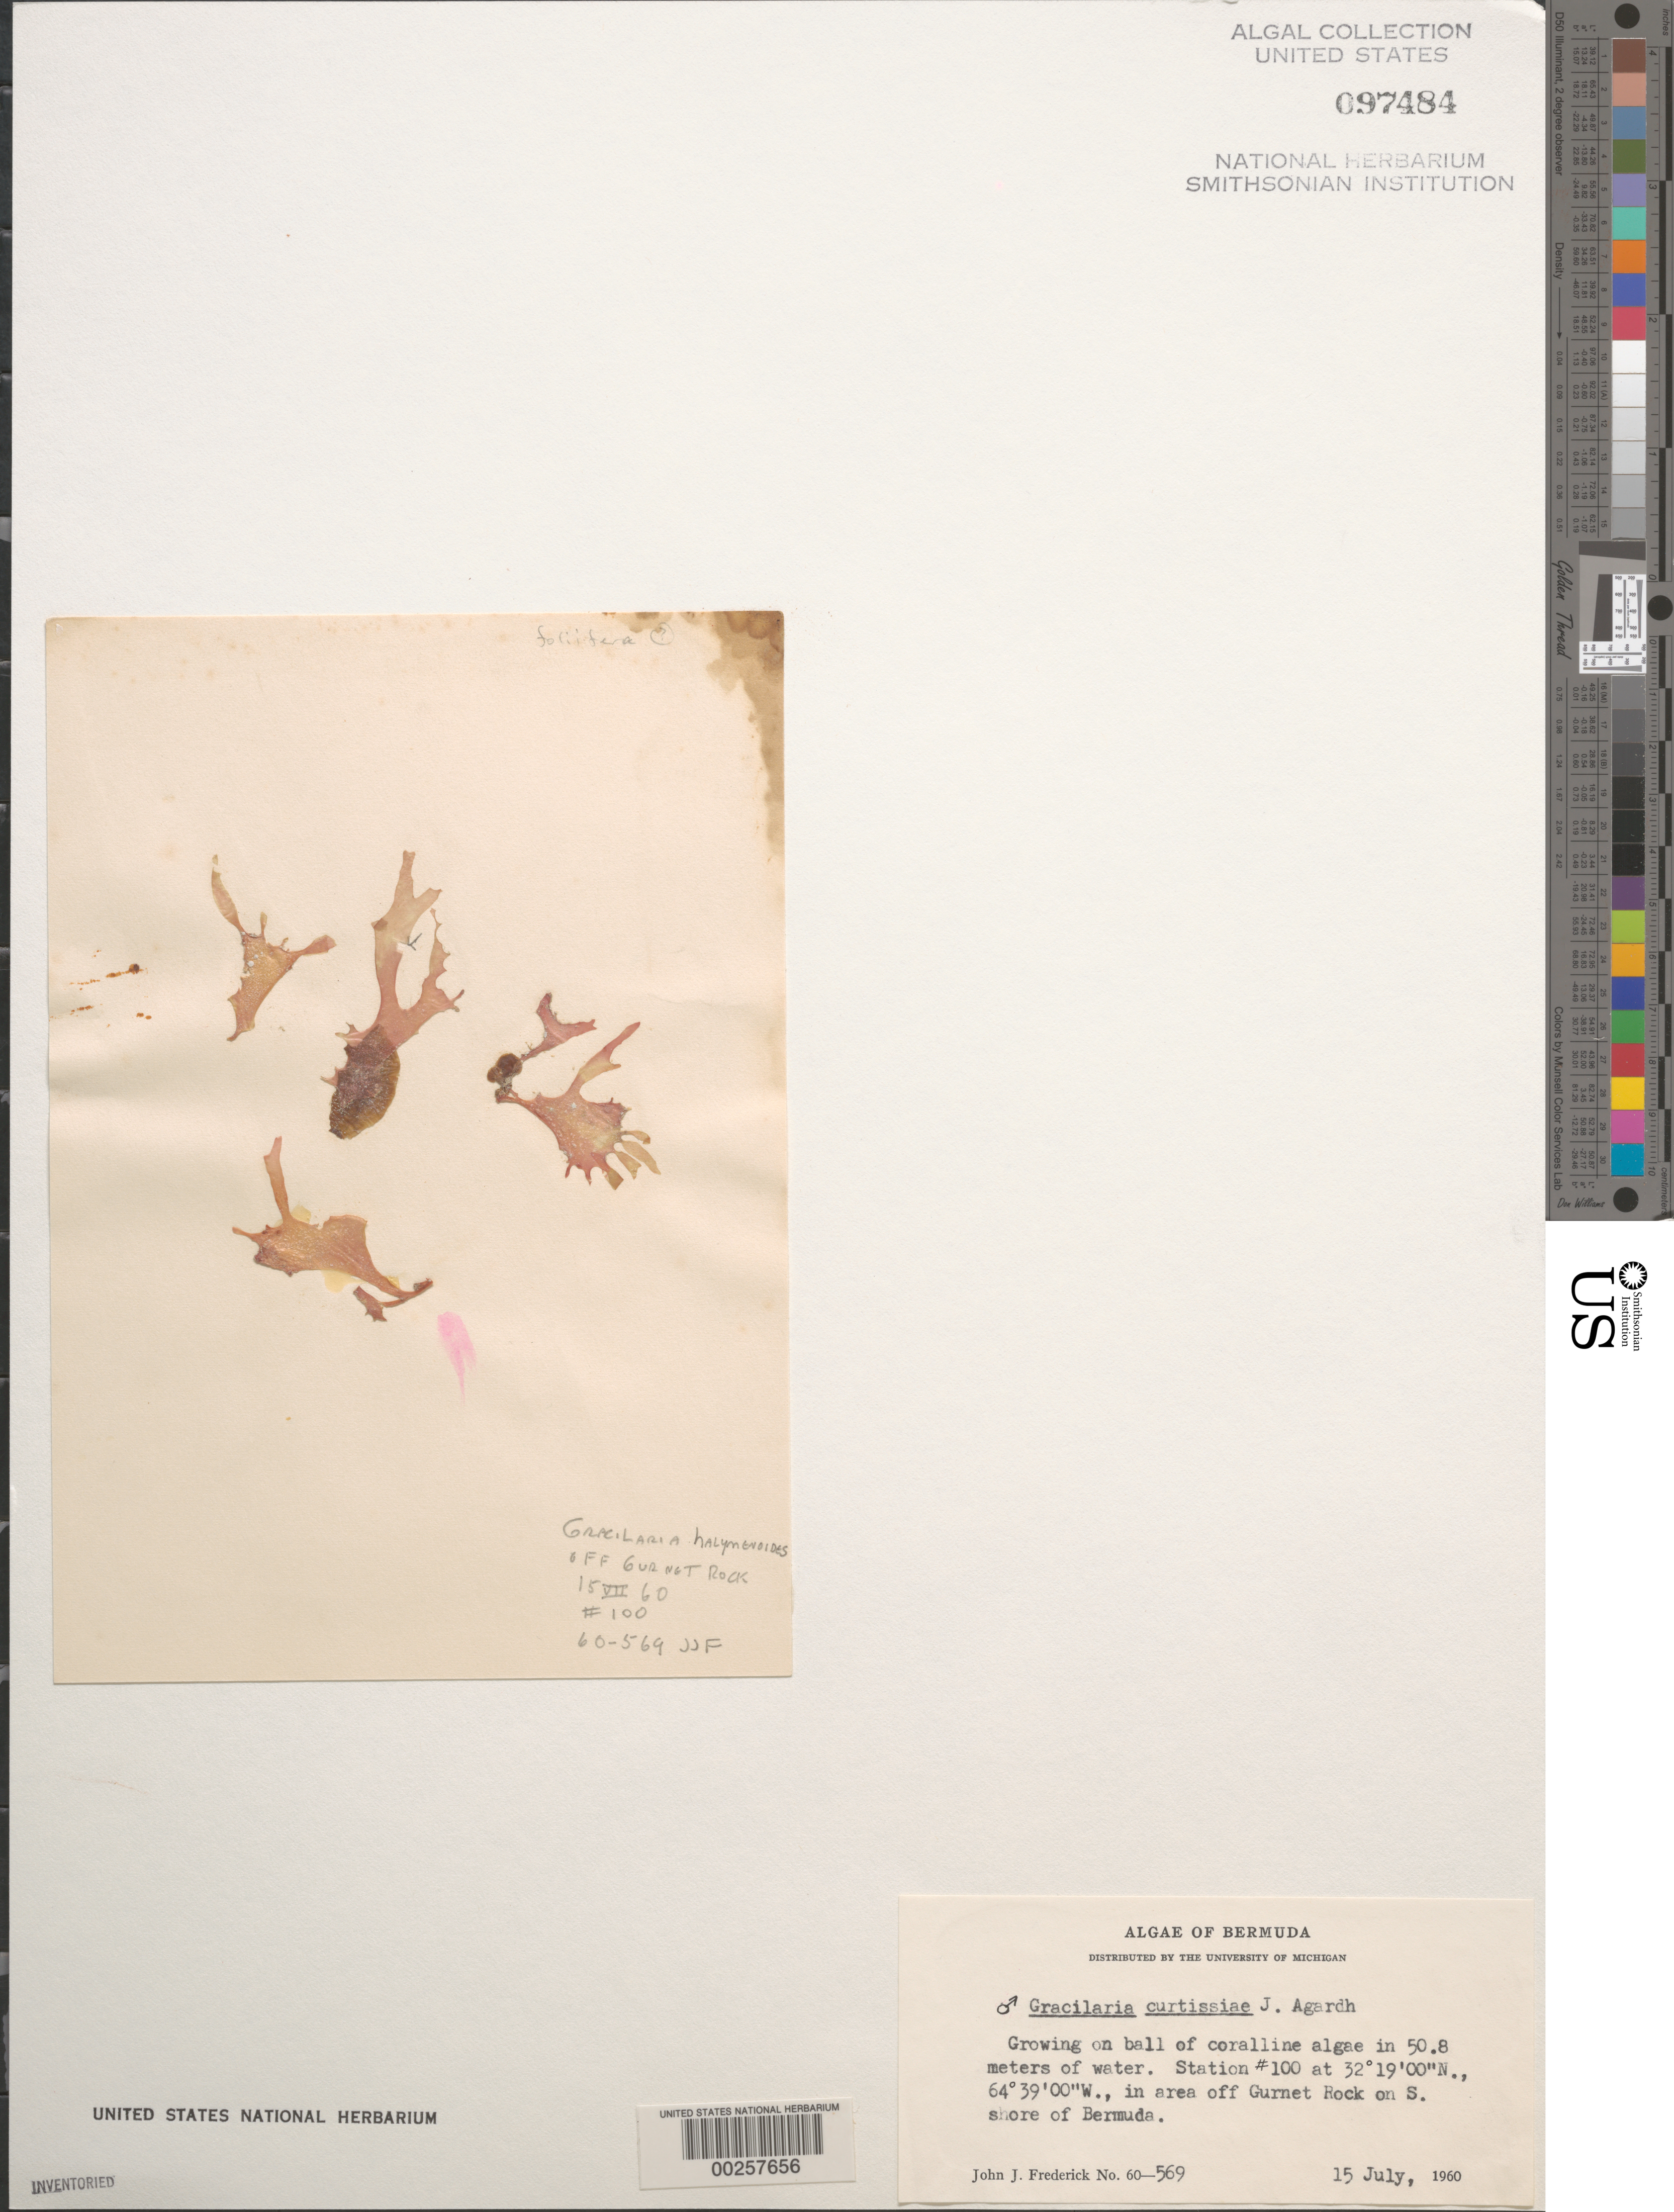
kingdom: Plantae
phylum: Rhodophyta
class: Florideophyceae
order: Gracilariales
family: Gracilariaceae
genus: Gracilaria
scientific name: Gracilaria curtissiae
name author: J. Agardh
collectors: J. Frederick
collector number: JJF 60-569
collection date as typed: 15 Jul 1960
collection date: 1960-07-15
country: Bermuda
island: Bermuda Island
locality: Off Garnet Rock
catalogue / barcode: US 97484